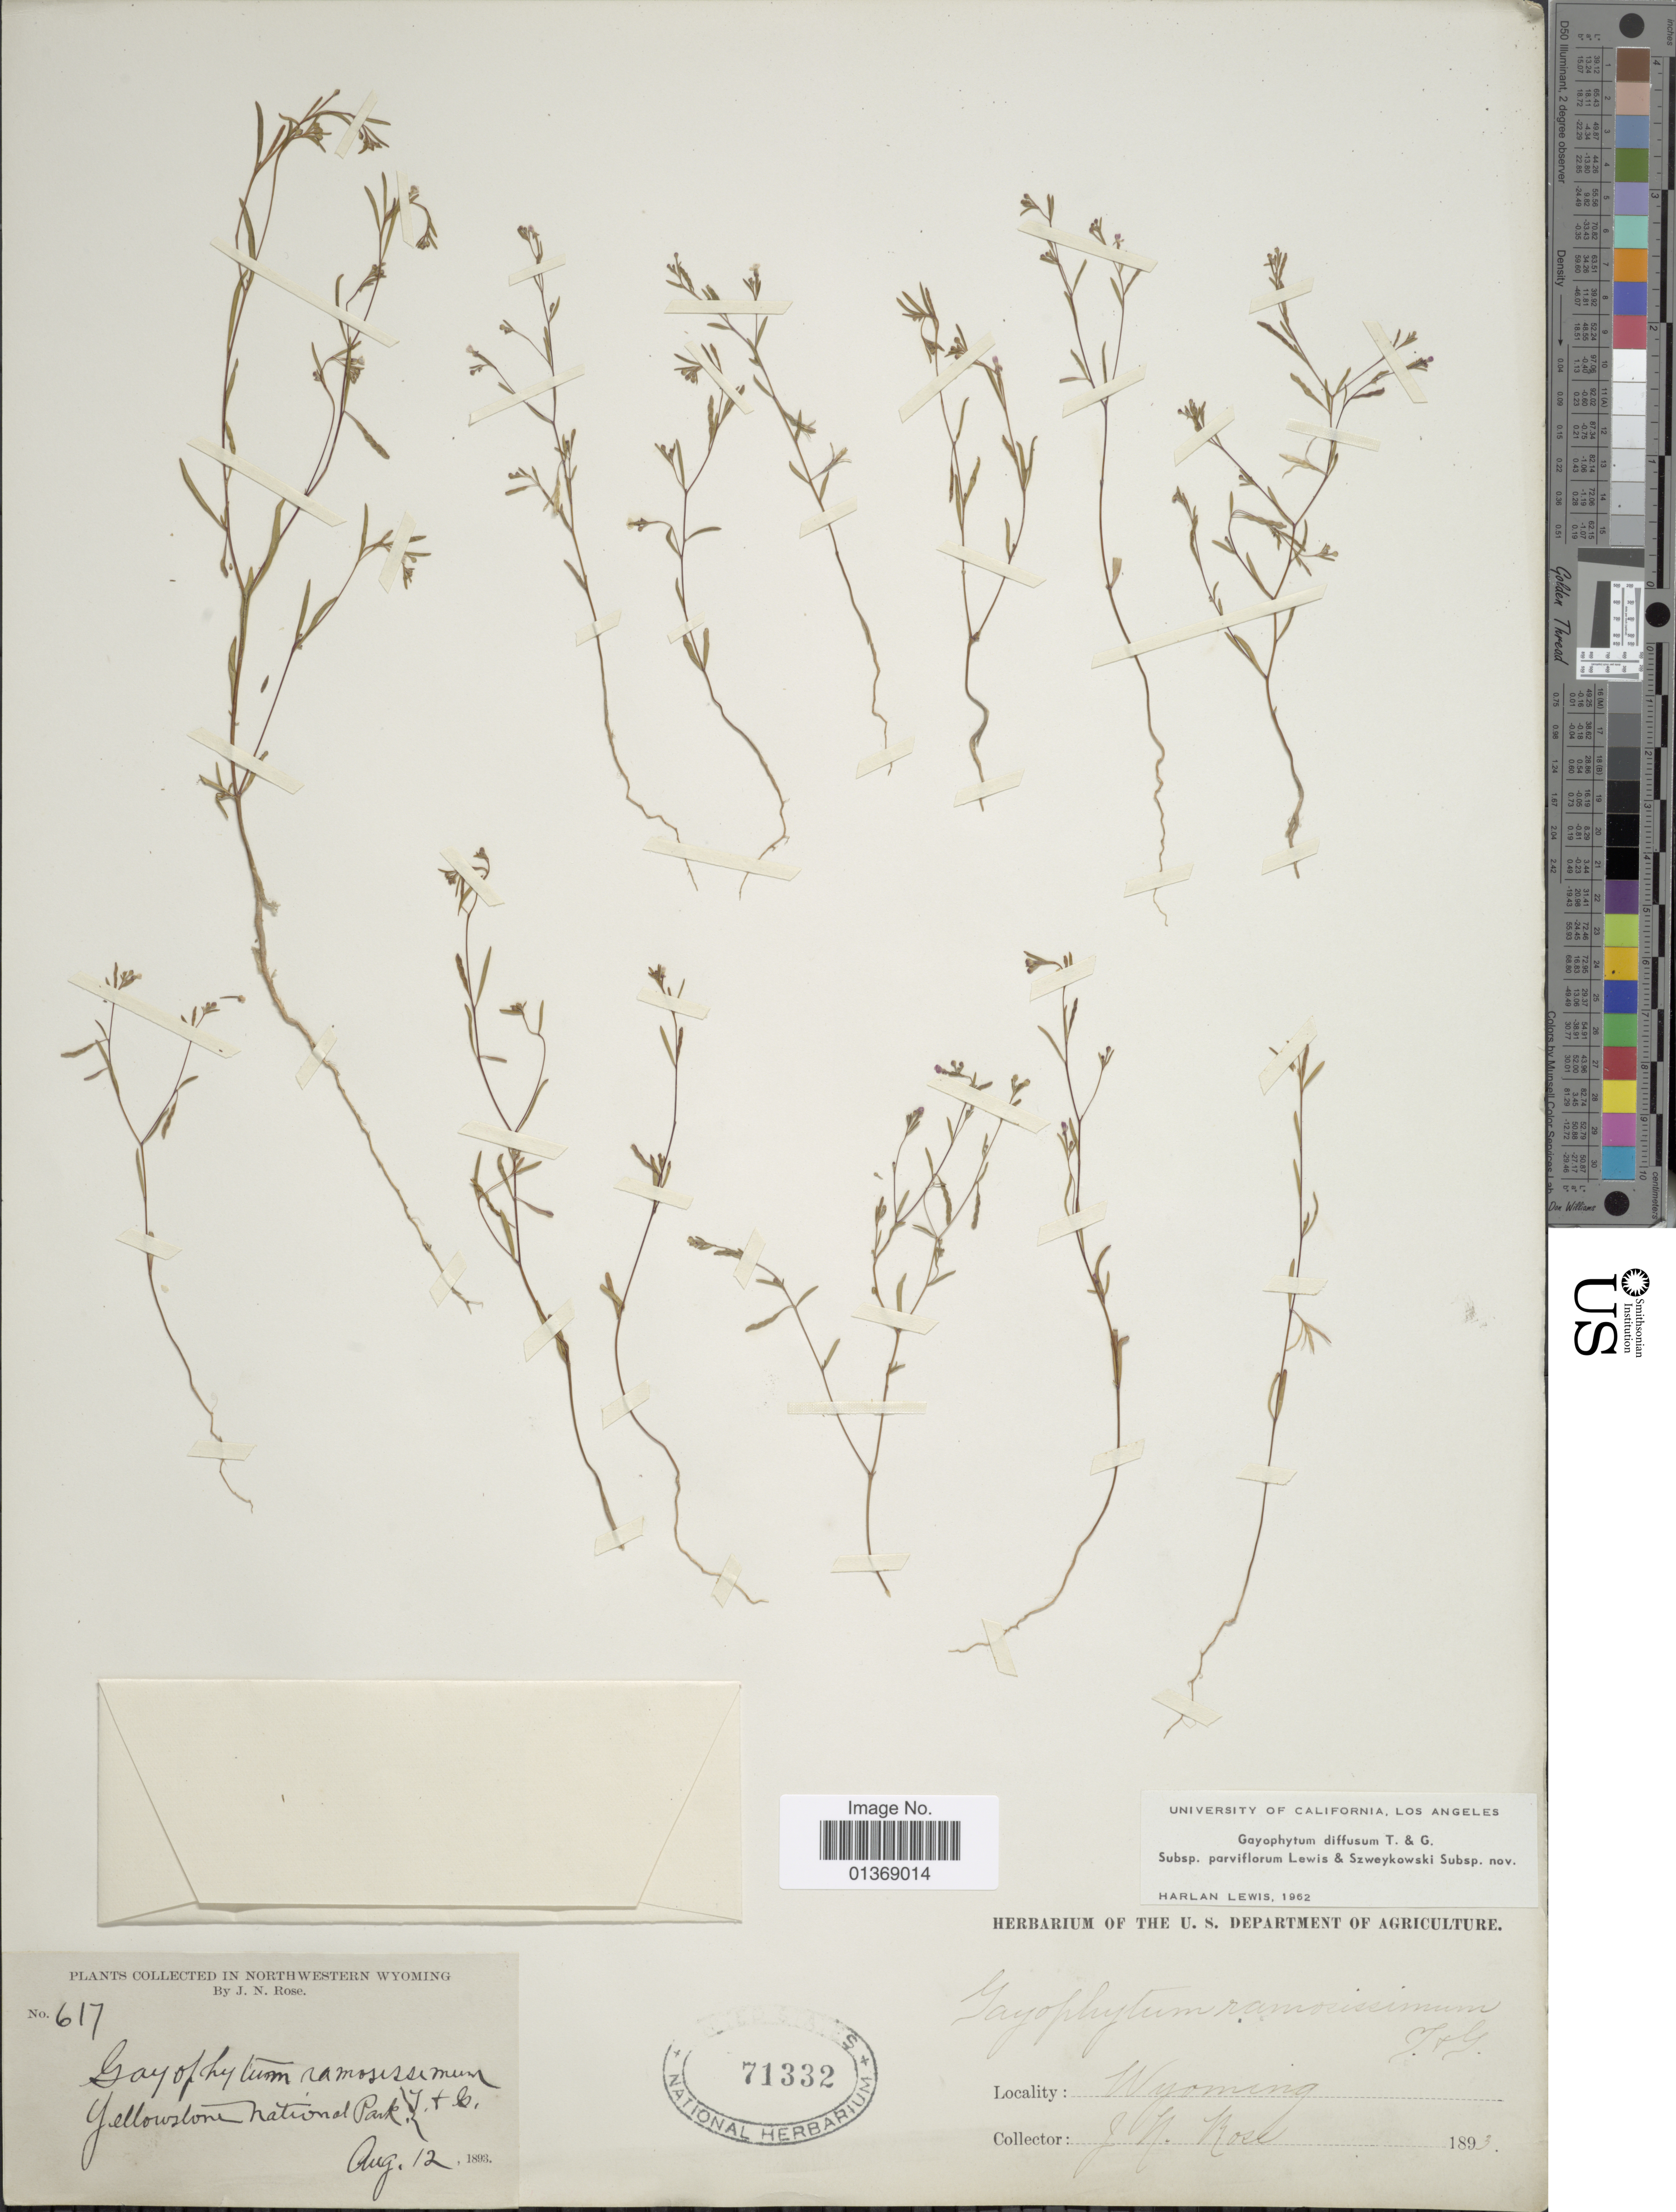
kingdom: Plantae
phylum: Tracheophyta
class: Magnoliopsida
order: Myrtales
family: Onagraceae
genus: Gayophytum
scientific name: Gayophytum diffusum subsp. parviflorum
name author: F. H. Lewis & Szweyk.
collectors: J. N. Rose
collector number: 617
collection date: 1893-08-12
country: United States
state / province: Wyoming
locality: Northwestern Wyoming, Yellowstone National Park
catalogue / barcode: US 71332